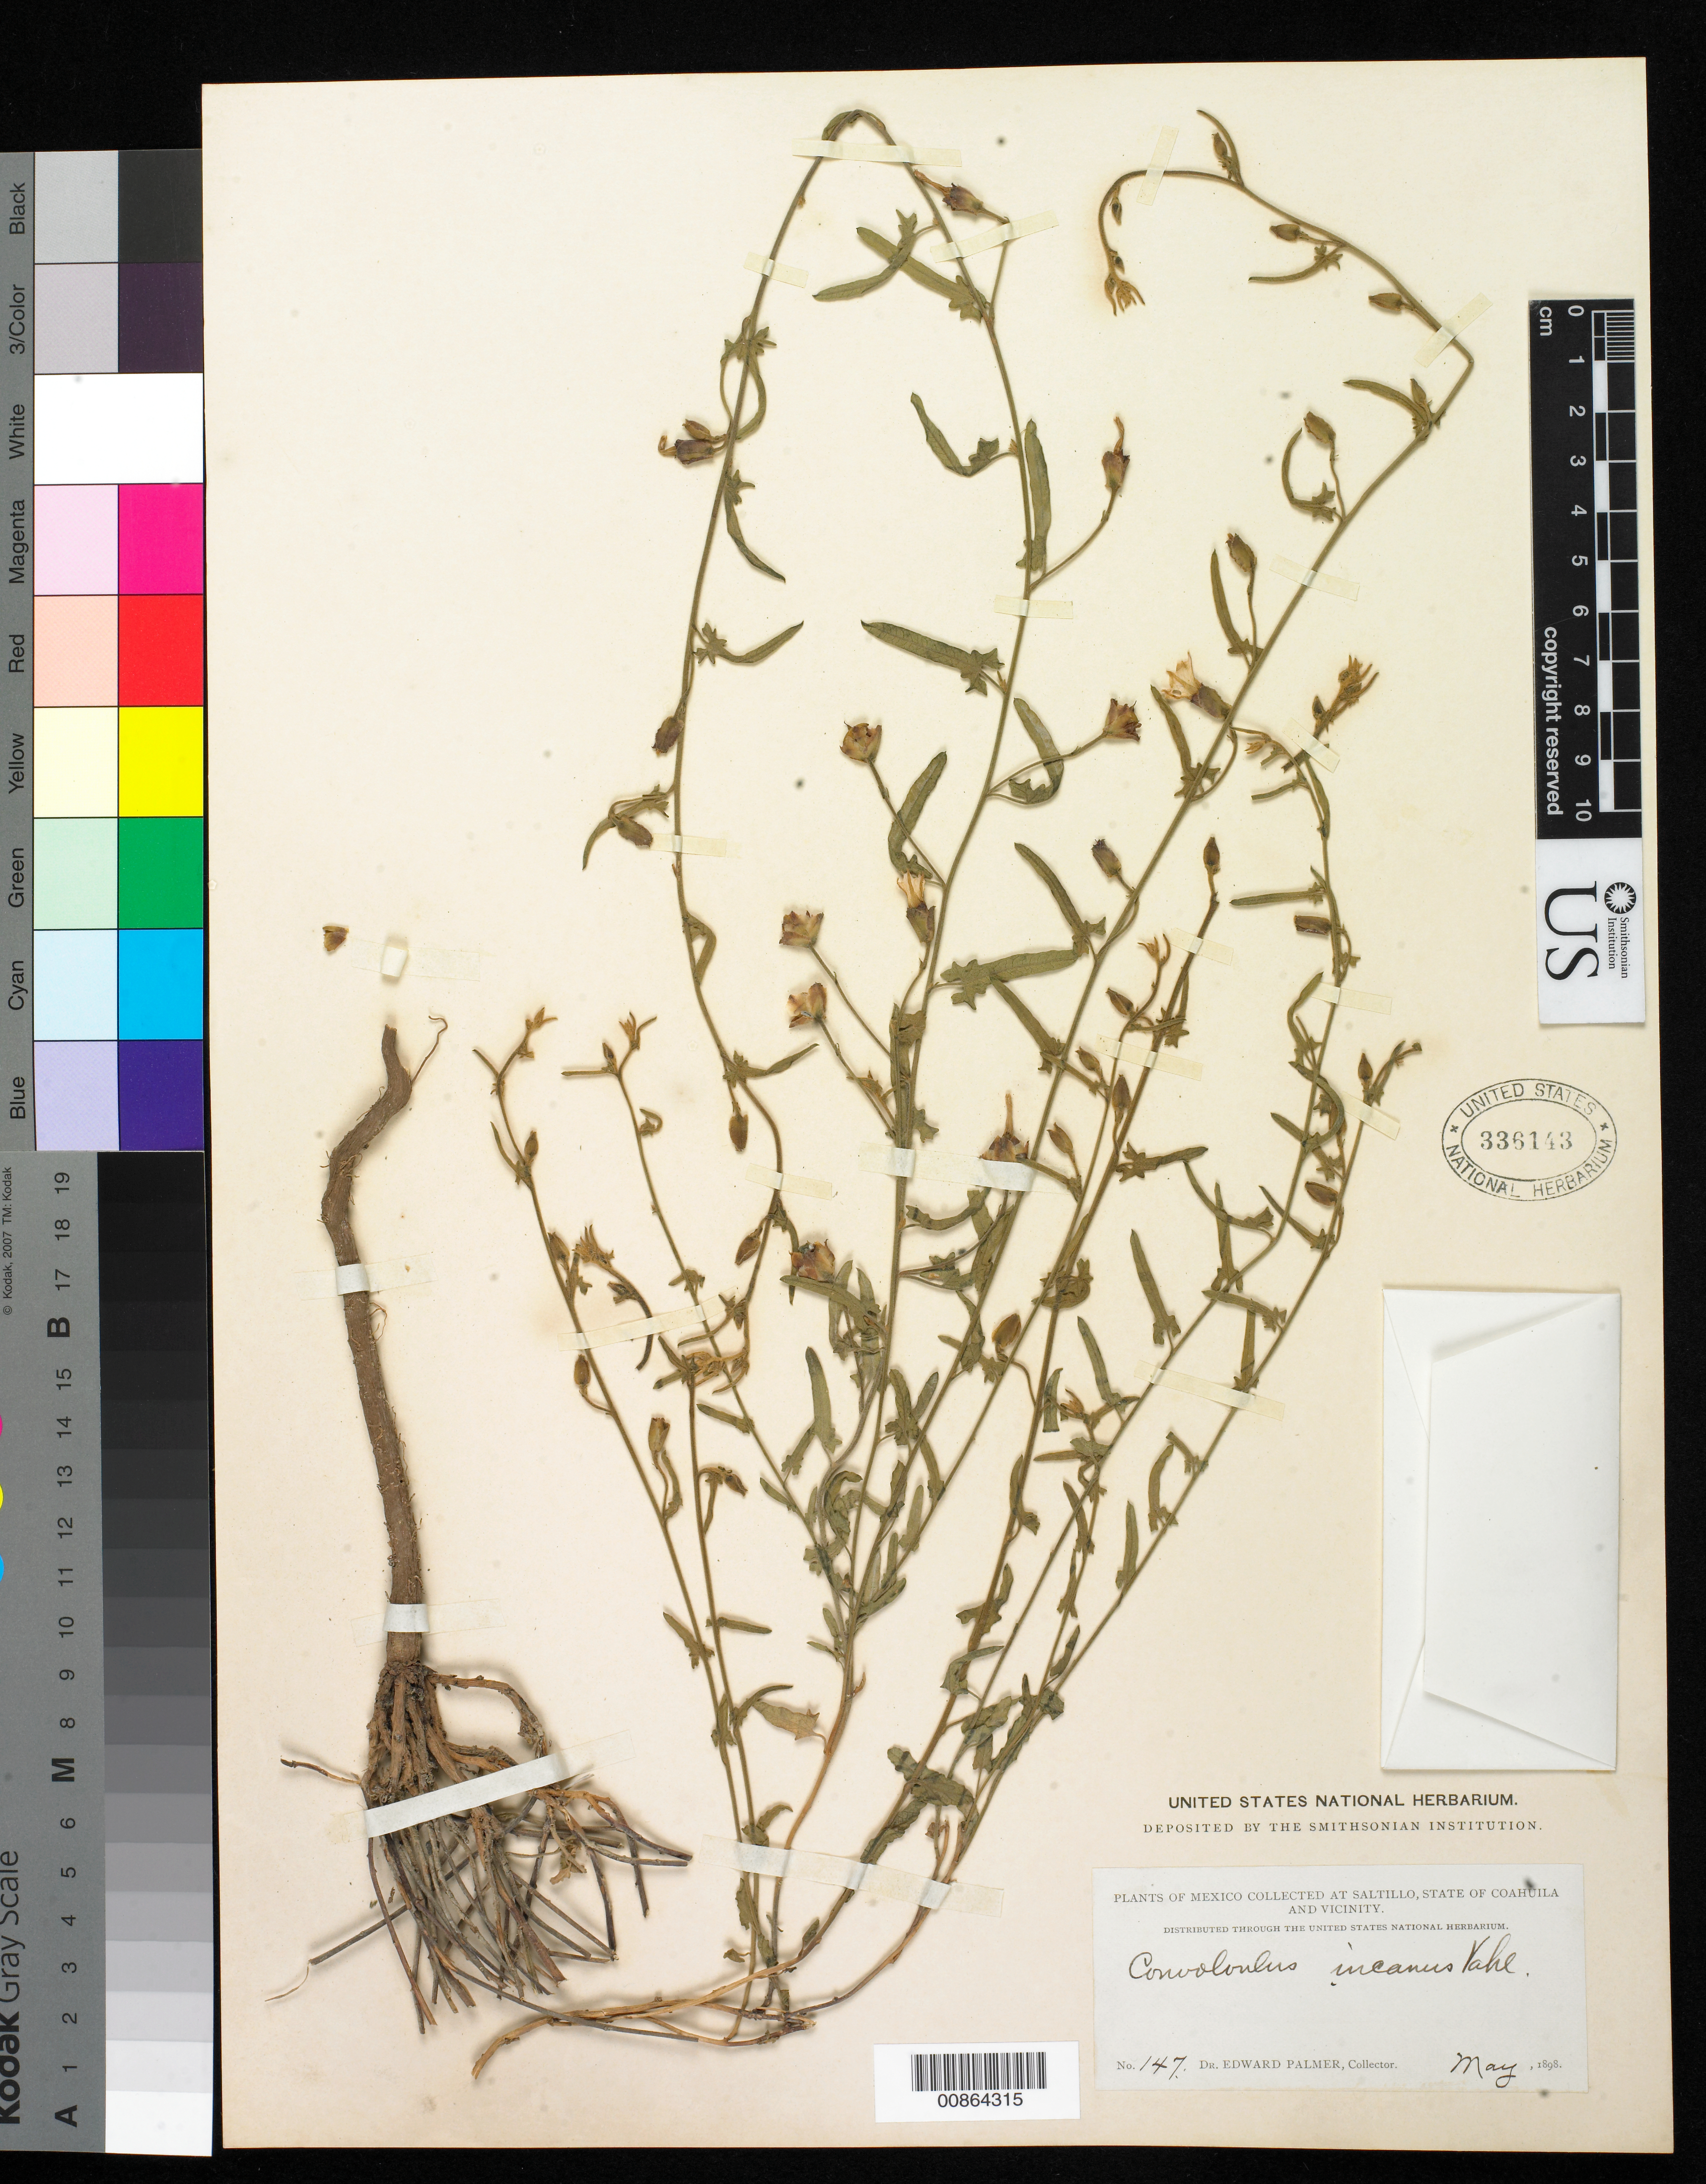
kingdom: Plantae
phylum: Tracheophyta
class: Magnoliopsida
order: Solanales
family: Convolvulaceae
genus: Convolvulus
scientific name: Convolvulus incanus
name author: Vahl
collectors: E. Palmer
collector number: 147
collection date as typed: May 1898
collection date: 1898-05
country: Mexico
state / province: Coahuila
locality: Saltillo, Coahuila and vicinity.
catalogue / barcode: US 336143